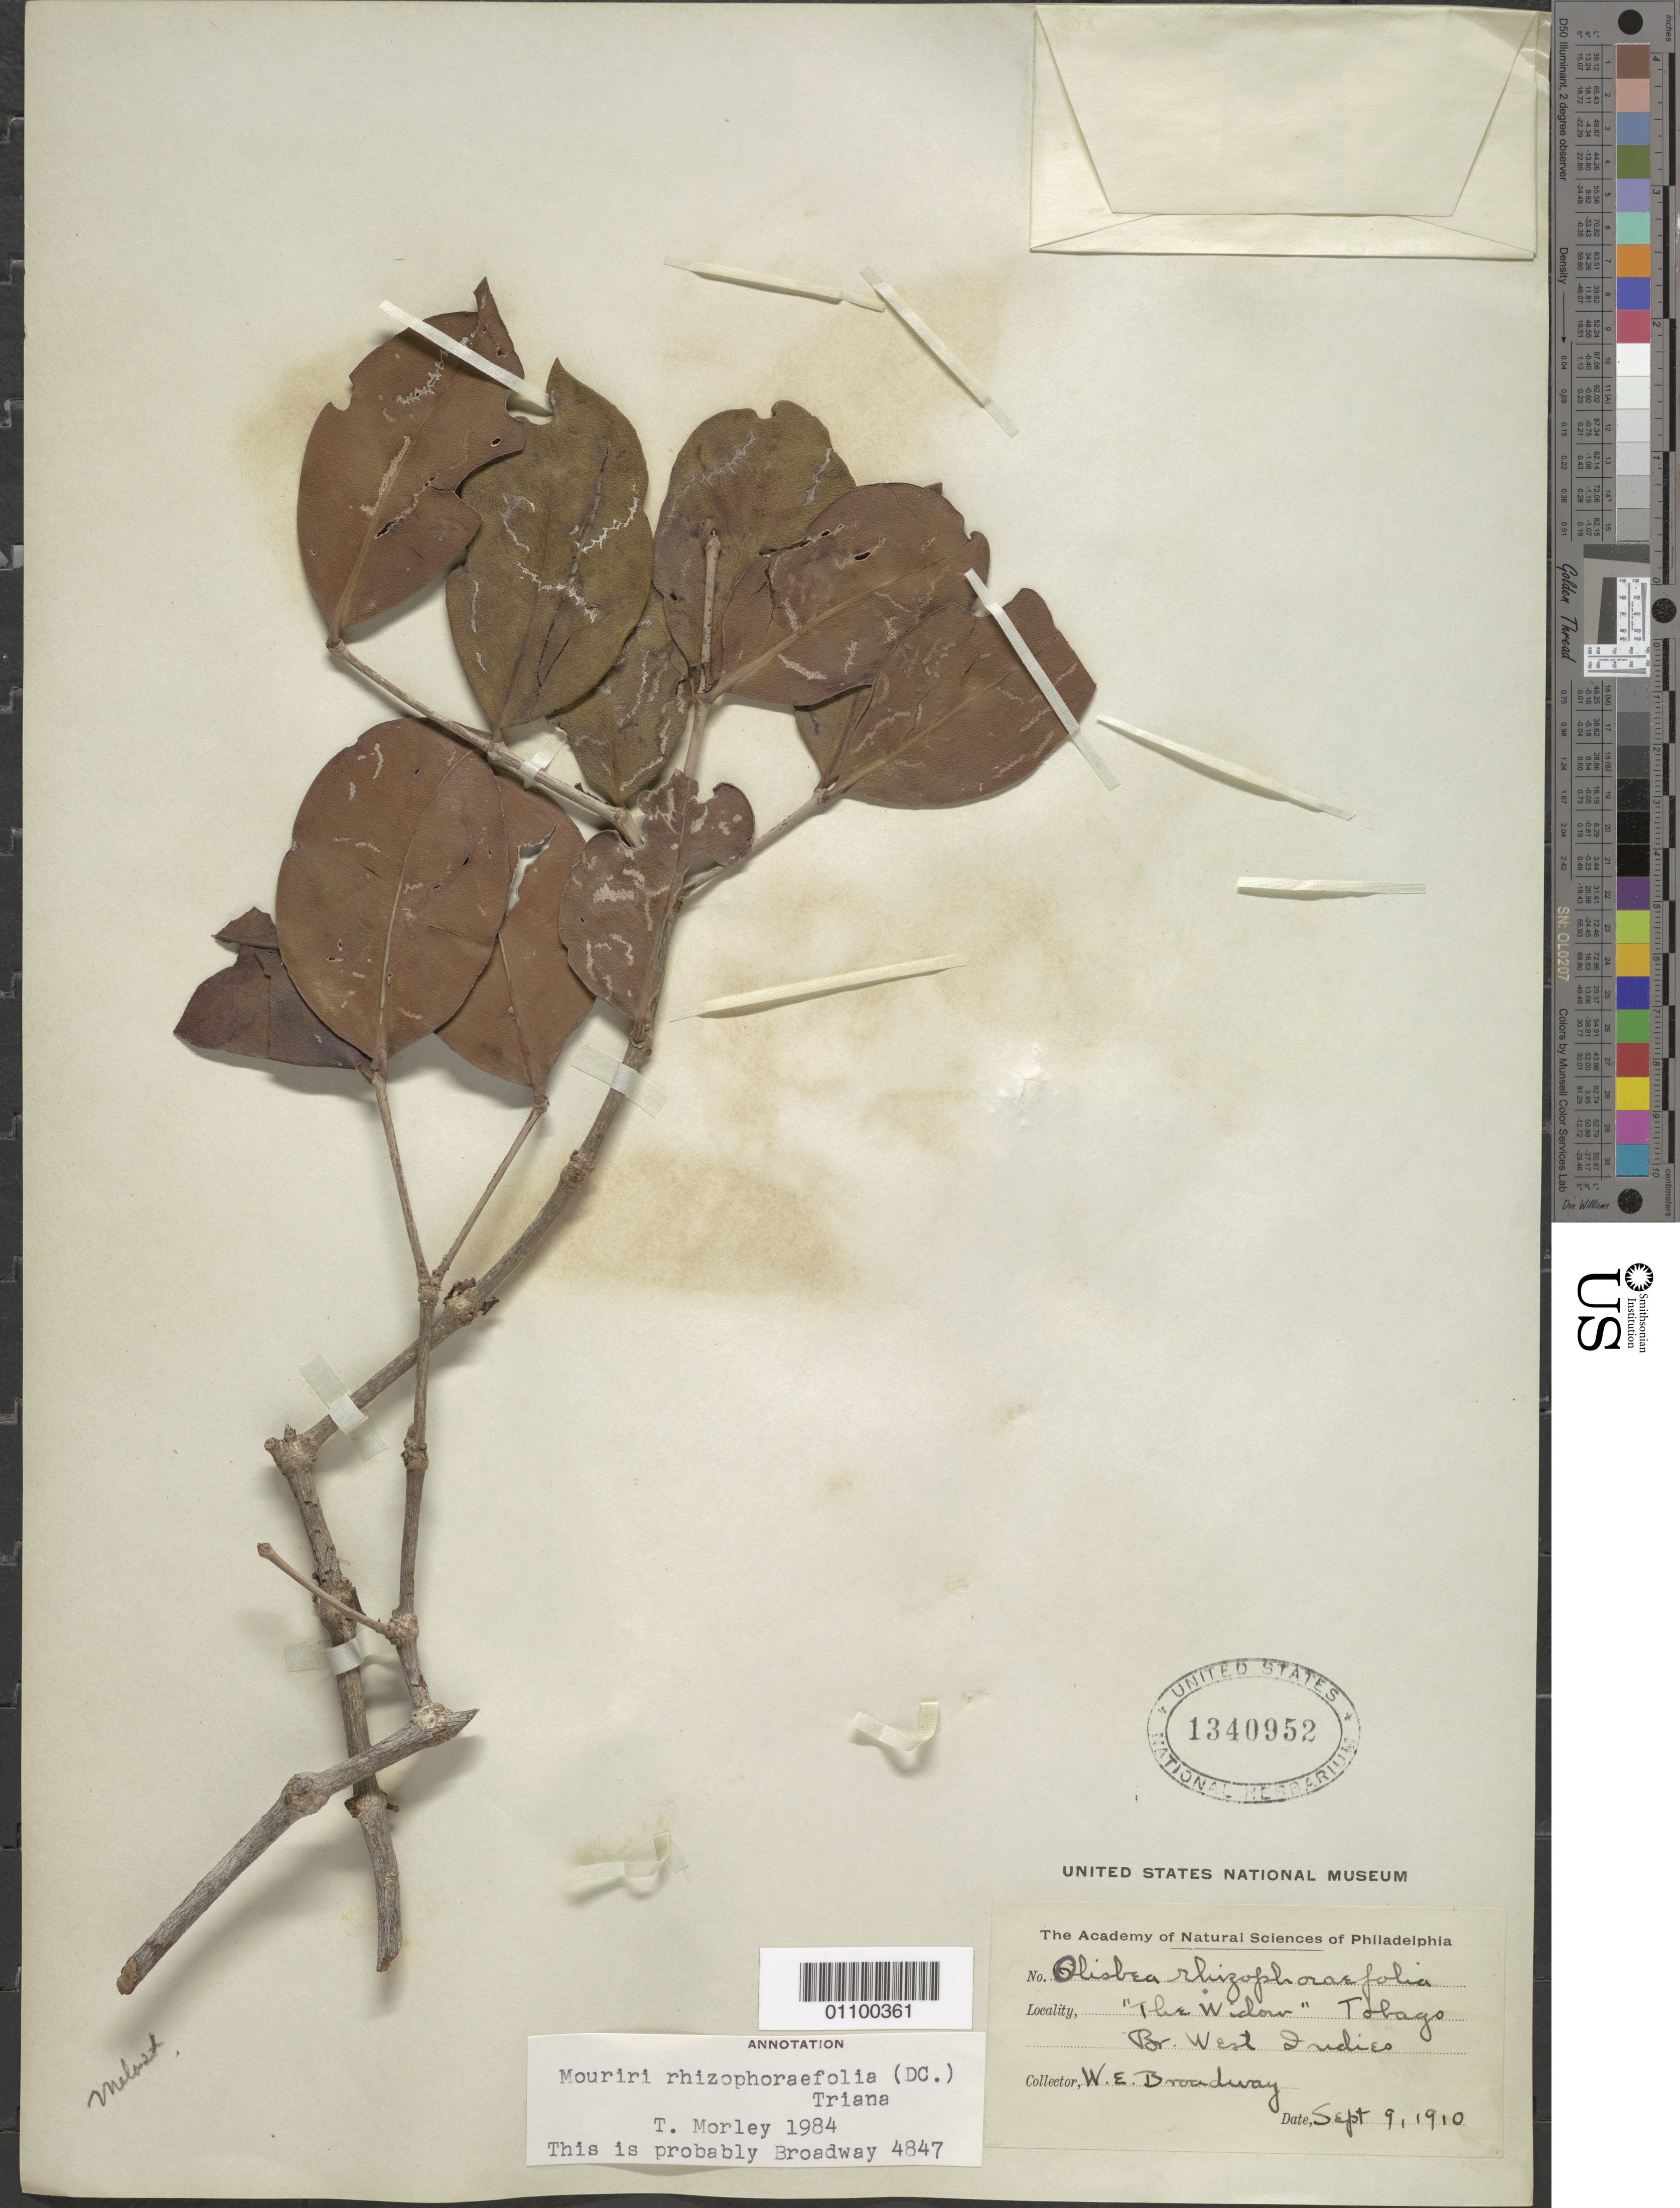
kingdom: Plantae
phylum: Tracheophyta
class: Magnoliopsida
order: Myrtales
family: Melastomataceae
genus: Mouriri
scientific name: Mouriri rhizophorifolia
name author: (DC.) Triana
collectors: W. E. Broadway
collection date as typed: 09 Sep 1910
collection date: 1910-09-09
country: Trinidad and Tobago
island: Tobago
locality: "The Widow"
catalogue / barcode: US 1340952